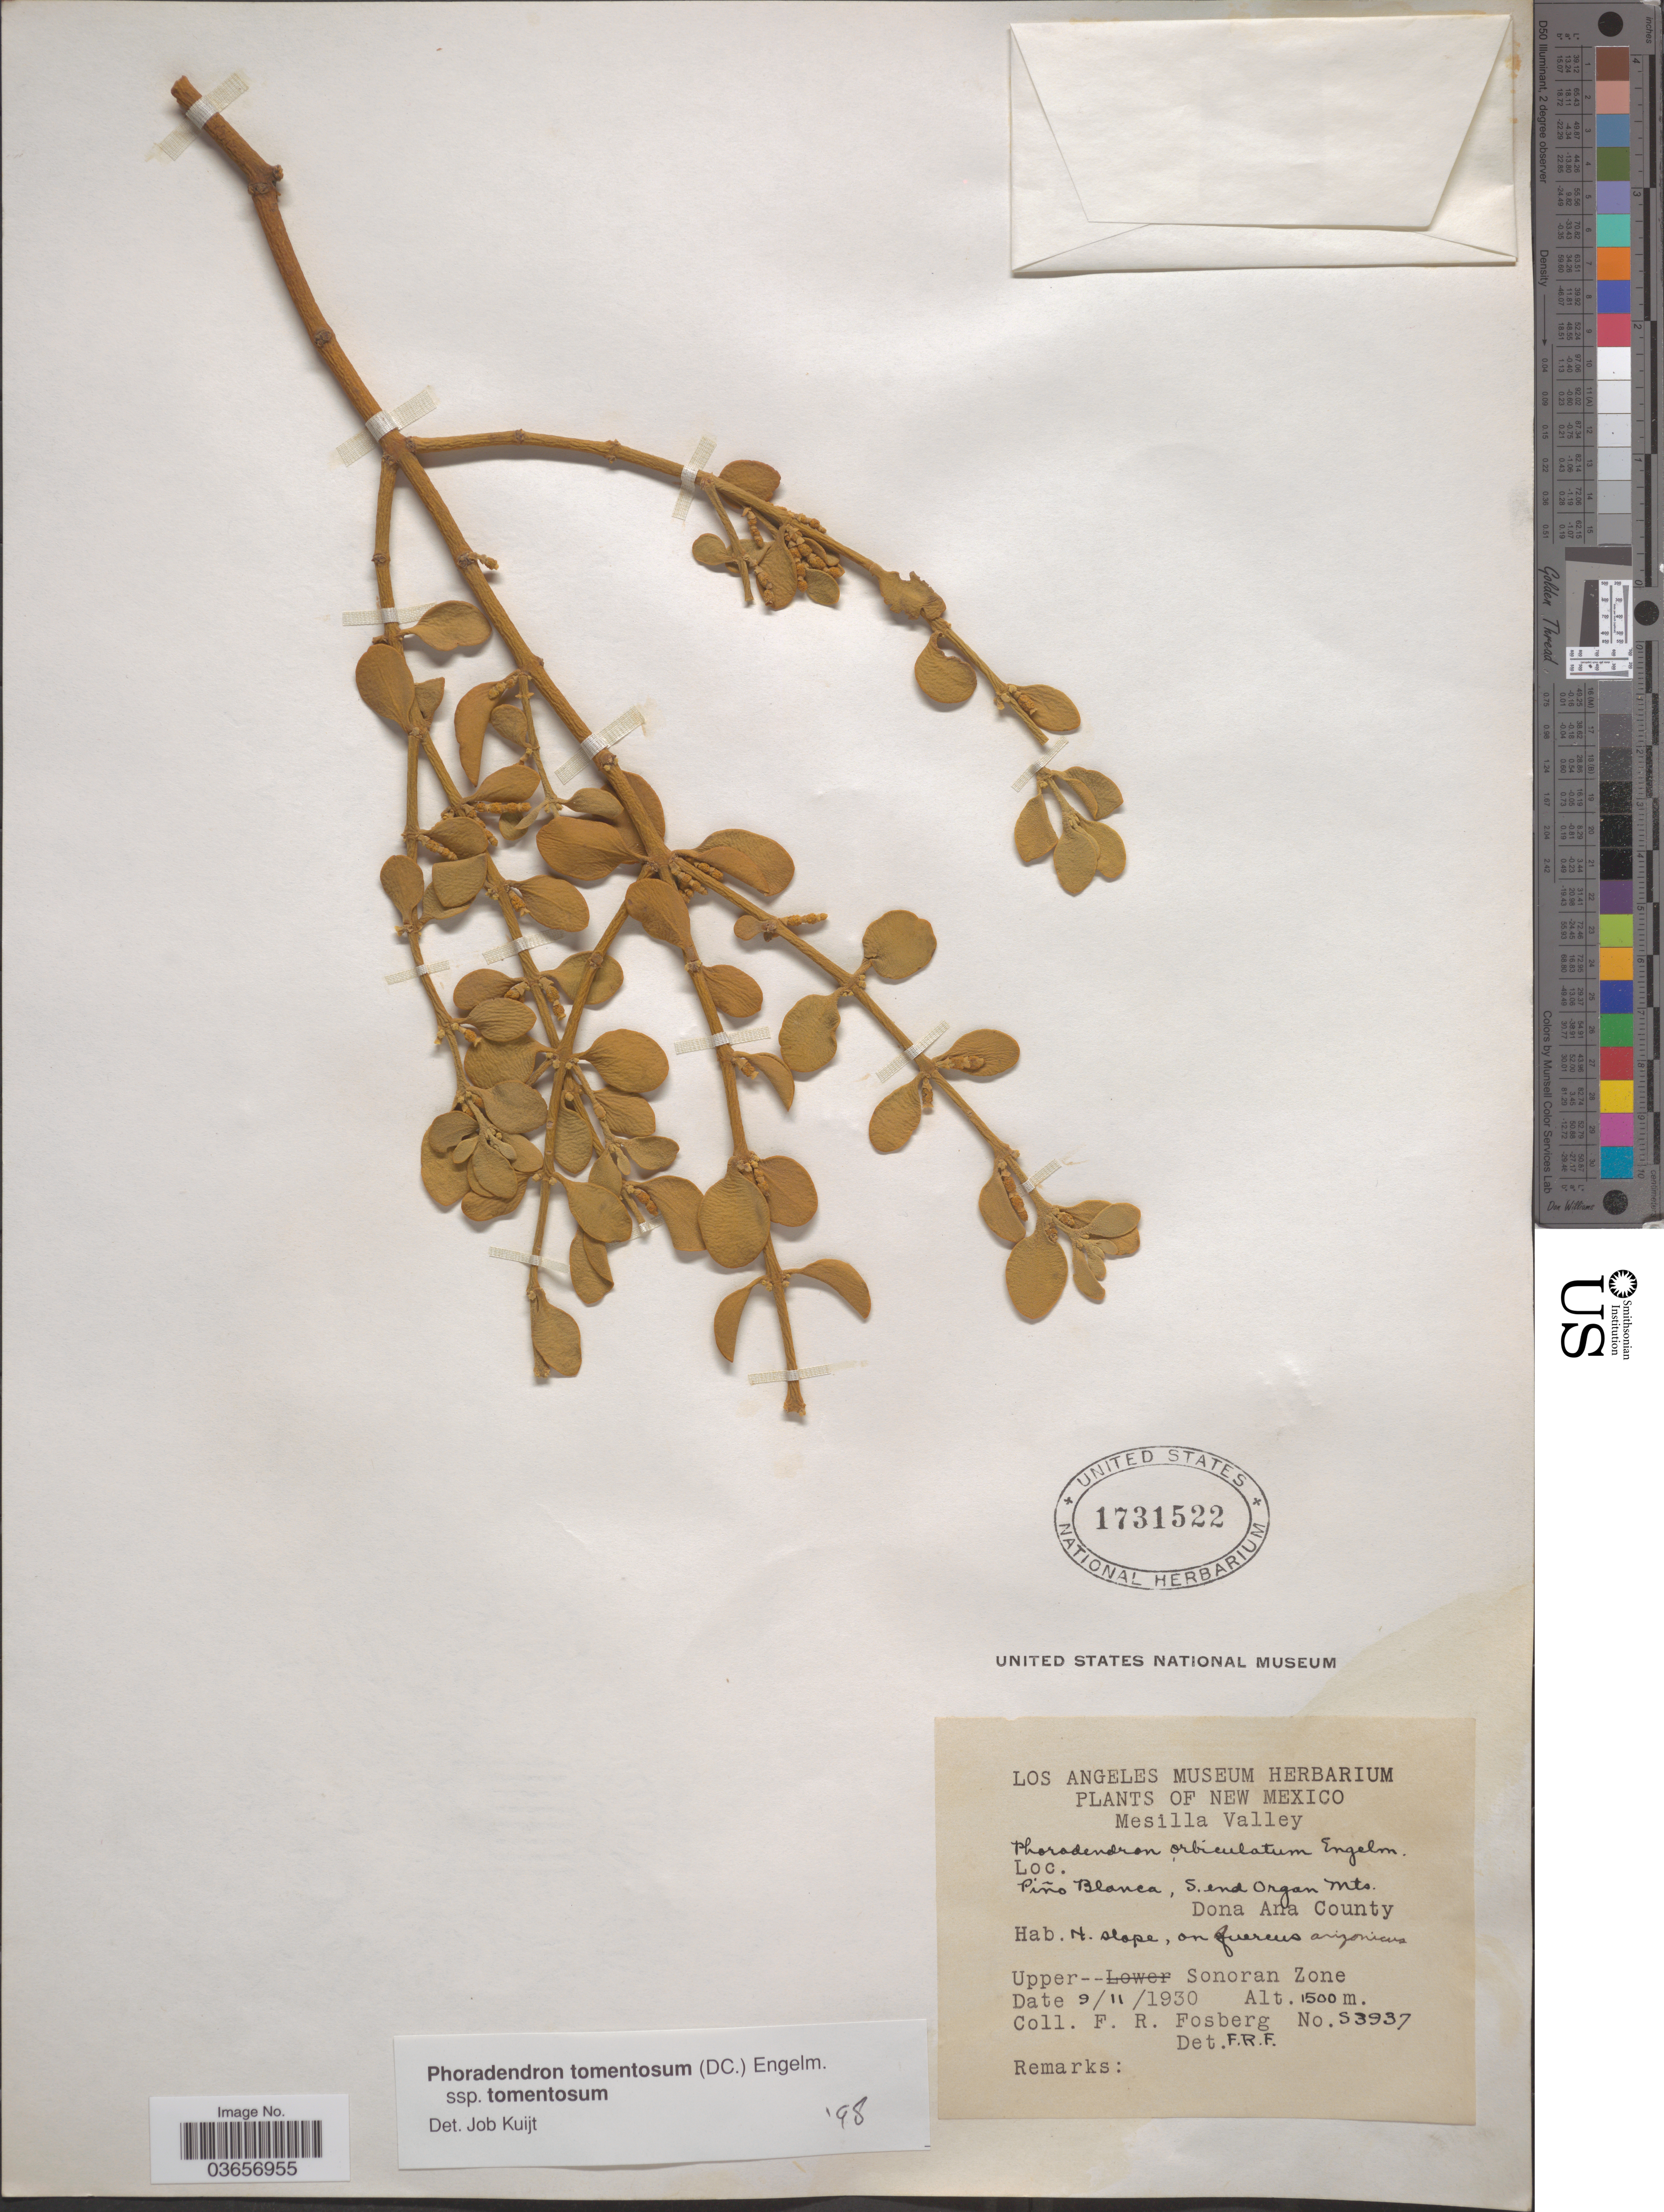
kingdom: Plantae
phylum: Tracheophyta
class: Magnoliopsida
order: Santalales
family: Viscaceae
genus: Phoradendron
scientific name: Phoradendron tomentosum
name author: DC.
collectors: F. R. Fosberg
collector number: S3937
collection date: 1930-09-11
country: United States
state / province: New Mexico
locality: Mesilla Valley. Piño Blanca, S. end Organ Mts. Dona Ana County.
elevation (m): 1500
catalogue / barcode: US 1731522